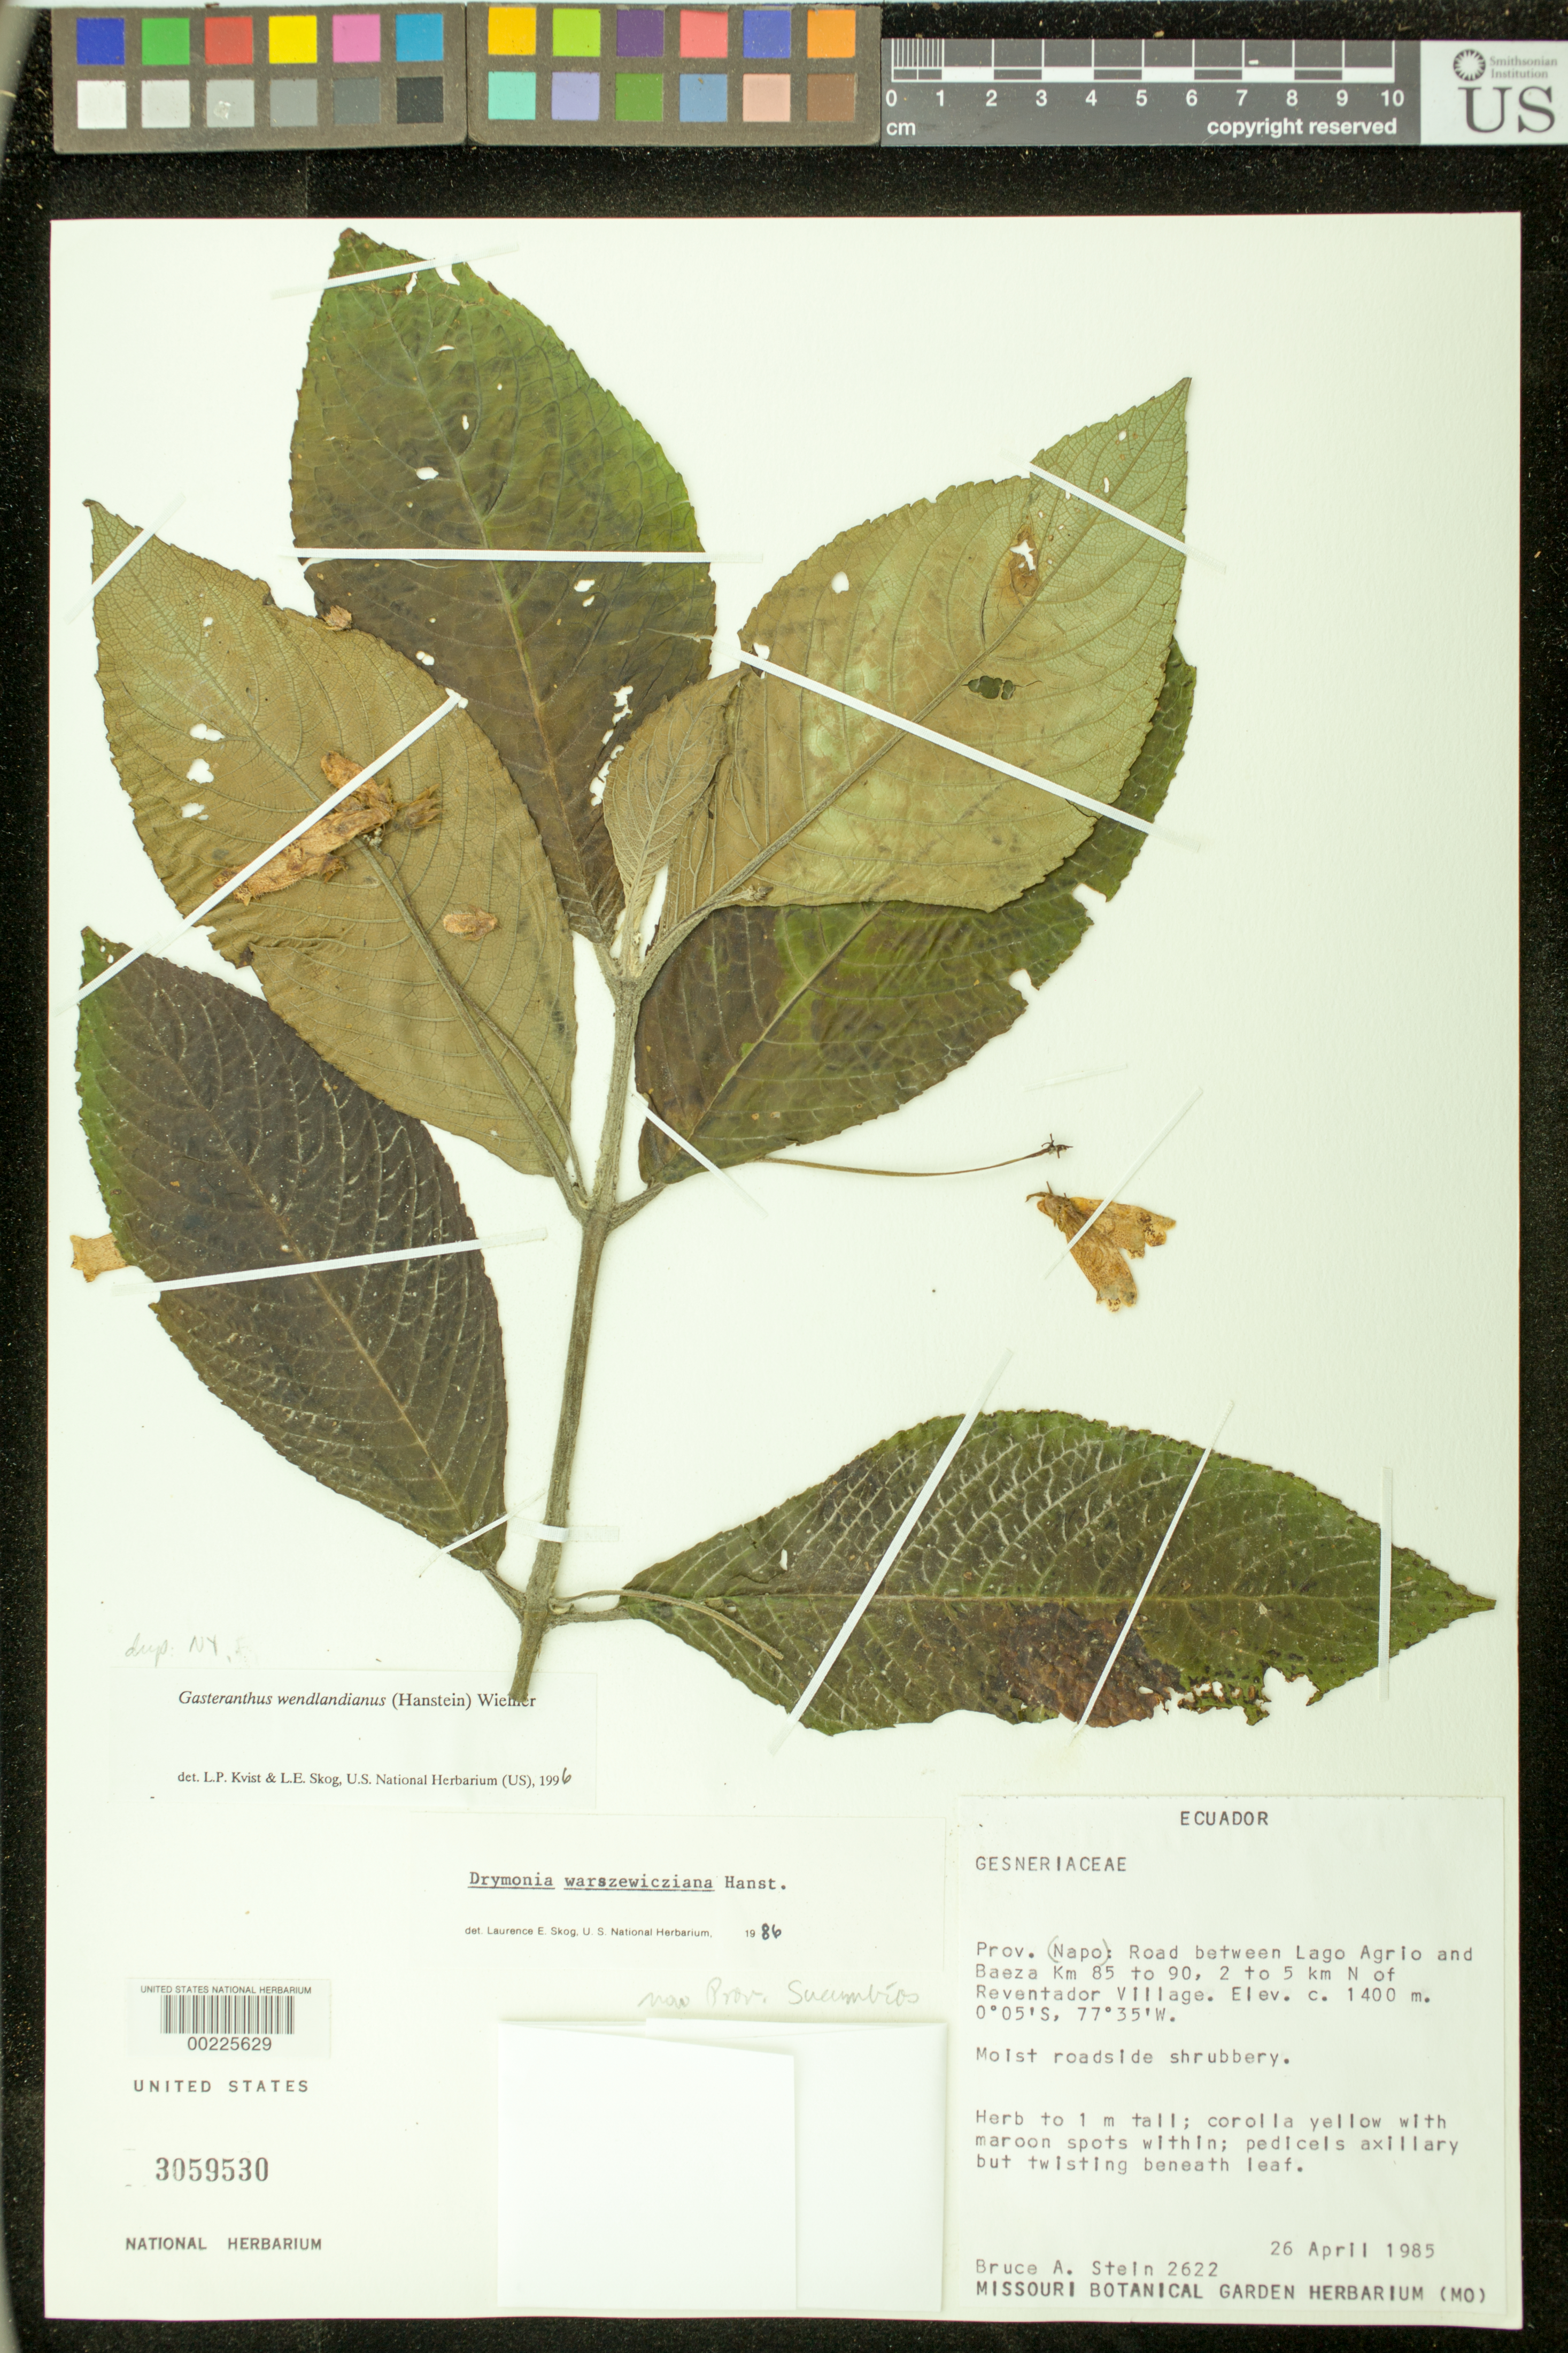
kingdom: Plantae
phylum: Tracheophyta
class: Magnoliopsida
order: Lamiales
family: Gesneriaceae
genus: Gasteranthus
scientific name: Gasteranthus wendlandianus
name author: (Hanst.) Wiehler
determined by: Skog, Laurence E.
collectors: B. A. Stein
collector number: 2622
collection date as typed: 26 Apr 1985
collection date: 1985-04-26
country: Ecuador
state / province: Napo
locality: Road betrween Lago Agrio and Baeza, km 85-90, 2-5 km N of Reventador Village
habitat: moist roadside shrubbery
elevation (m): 1400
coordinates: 0 05 S, 77 35 W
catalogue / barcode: US 3059530